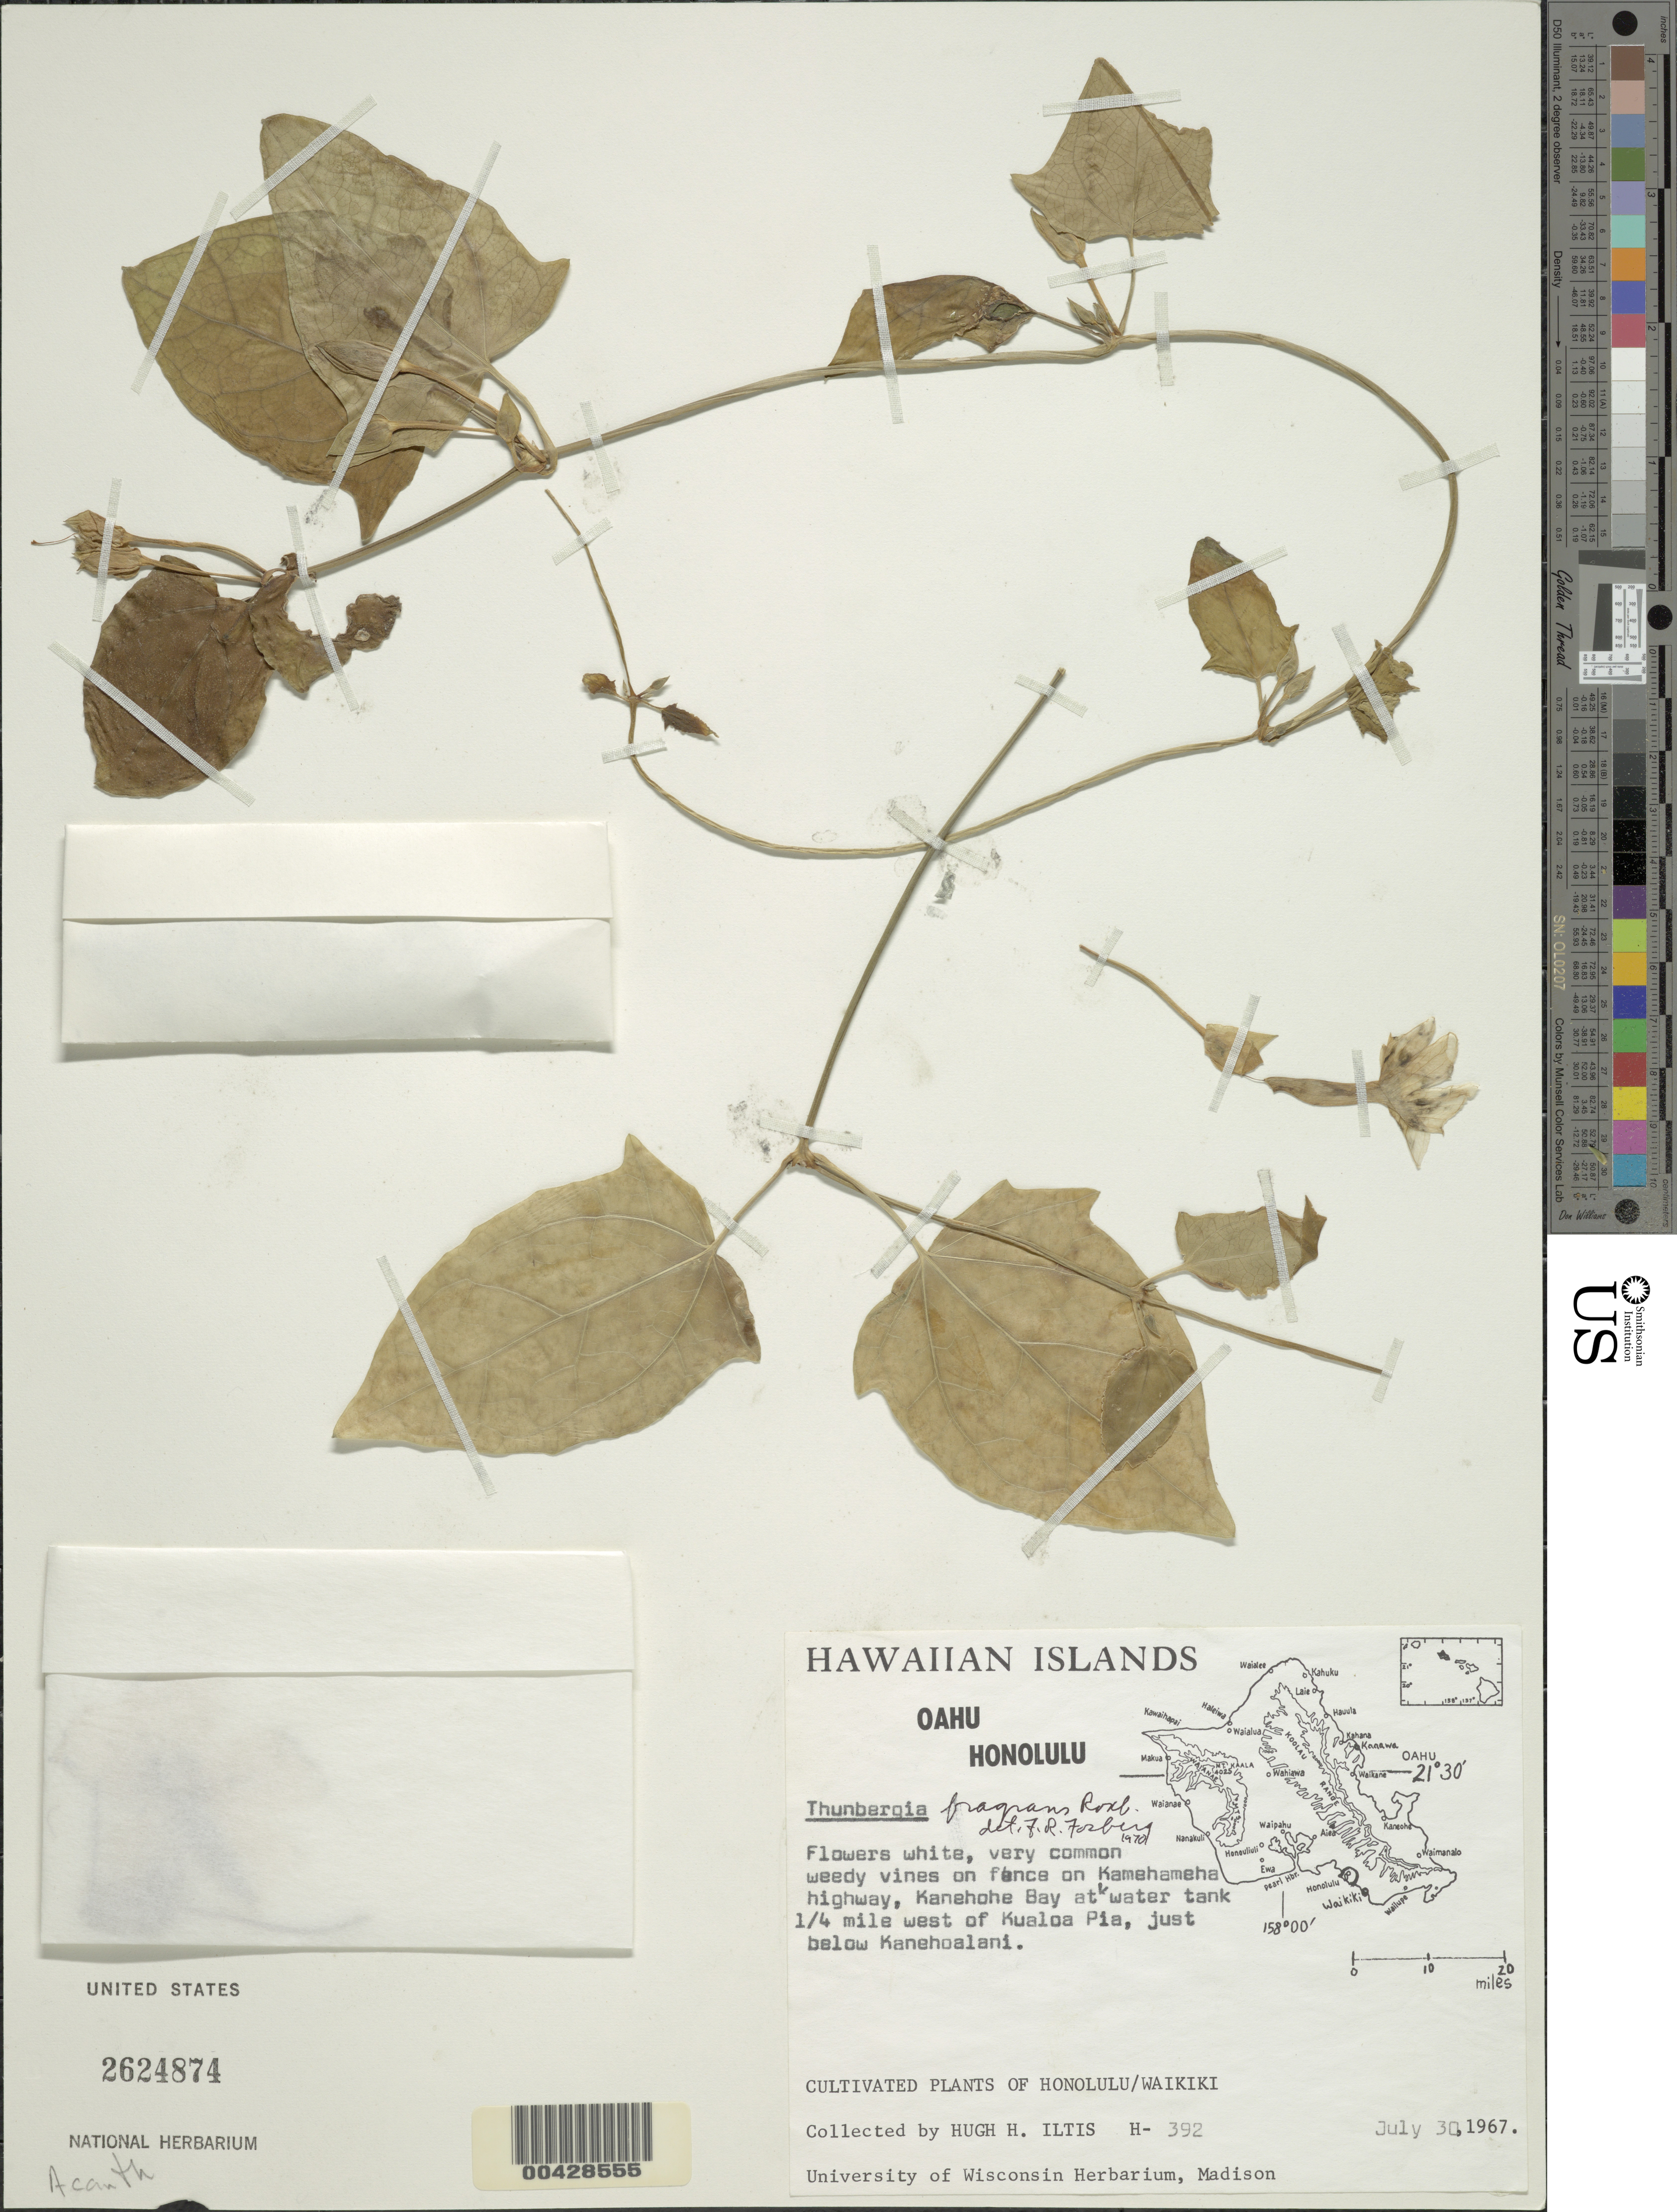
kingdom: Plantae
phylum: Tracheophyta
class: Magnoliopsida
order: Lamiales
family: Acanthaceae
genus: Thunbergia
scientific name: Thunbergia fragrans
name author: Roxb.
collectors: H. H. Iltis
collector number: H-392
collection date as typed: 30 Jul 1967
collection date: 1967-07-30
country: United States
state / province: Hawaii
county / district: Honolulu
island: Oahu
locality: Honolulu, on Kamehameha highway, Kanehohe Bay, at water tank 0.25 mi W of Kualoa Pia, just below Kanehoalani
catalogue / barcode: US 2624874